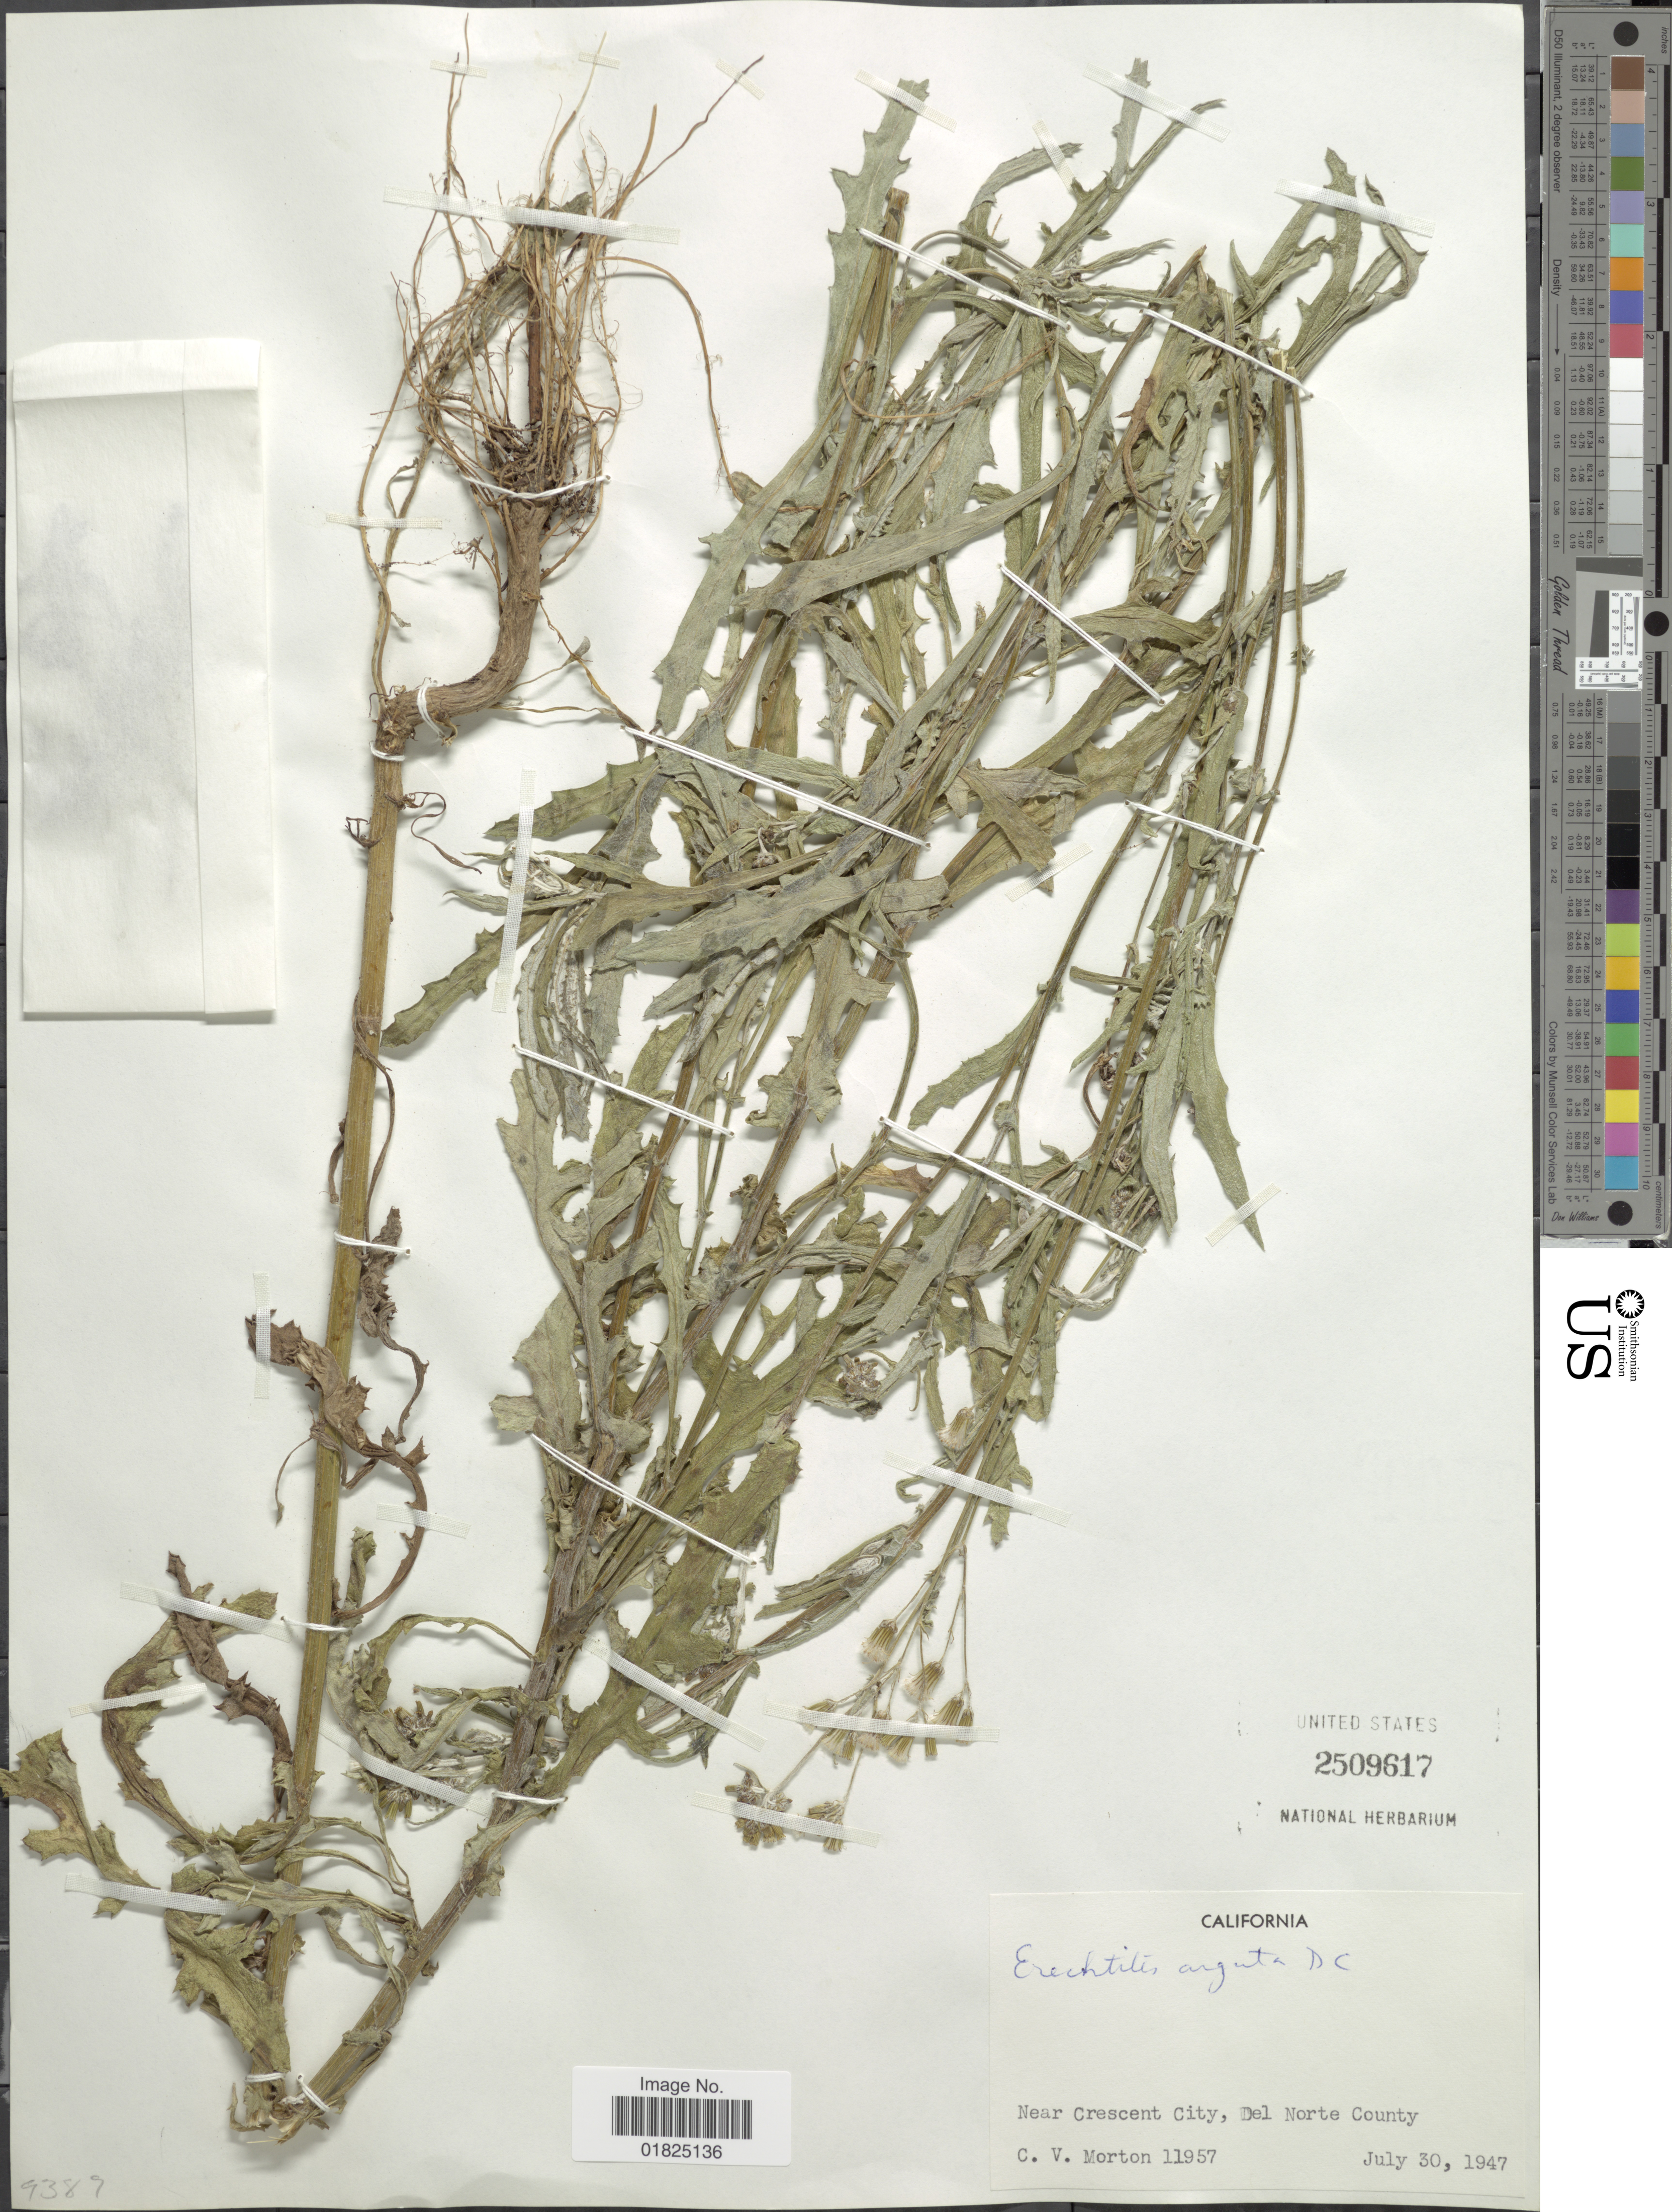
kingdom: Plantae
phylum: Tracheophyta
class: Magnoliopsida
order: Asterales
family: Asteraceae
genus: Erechtites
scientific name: Erechtites argutus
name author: (A. Rich.) DC.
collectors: C. V. Morton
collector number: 11957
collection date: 1947-07-30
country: United States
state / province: California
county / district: Del Norte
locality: Near Crescent City, Del Norte County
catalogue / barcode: US 2509617